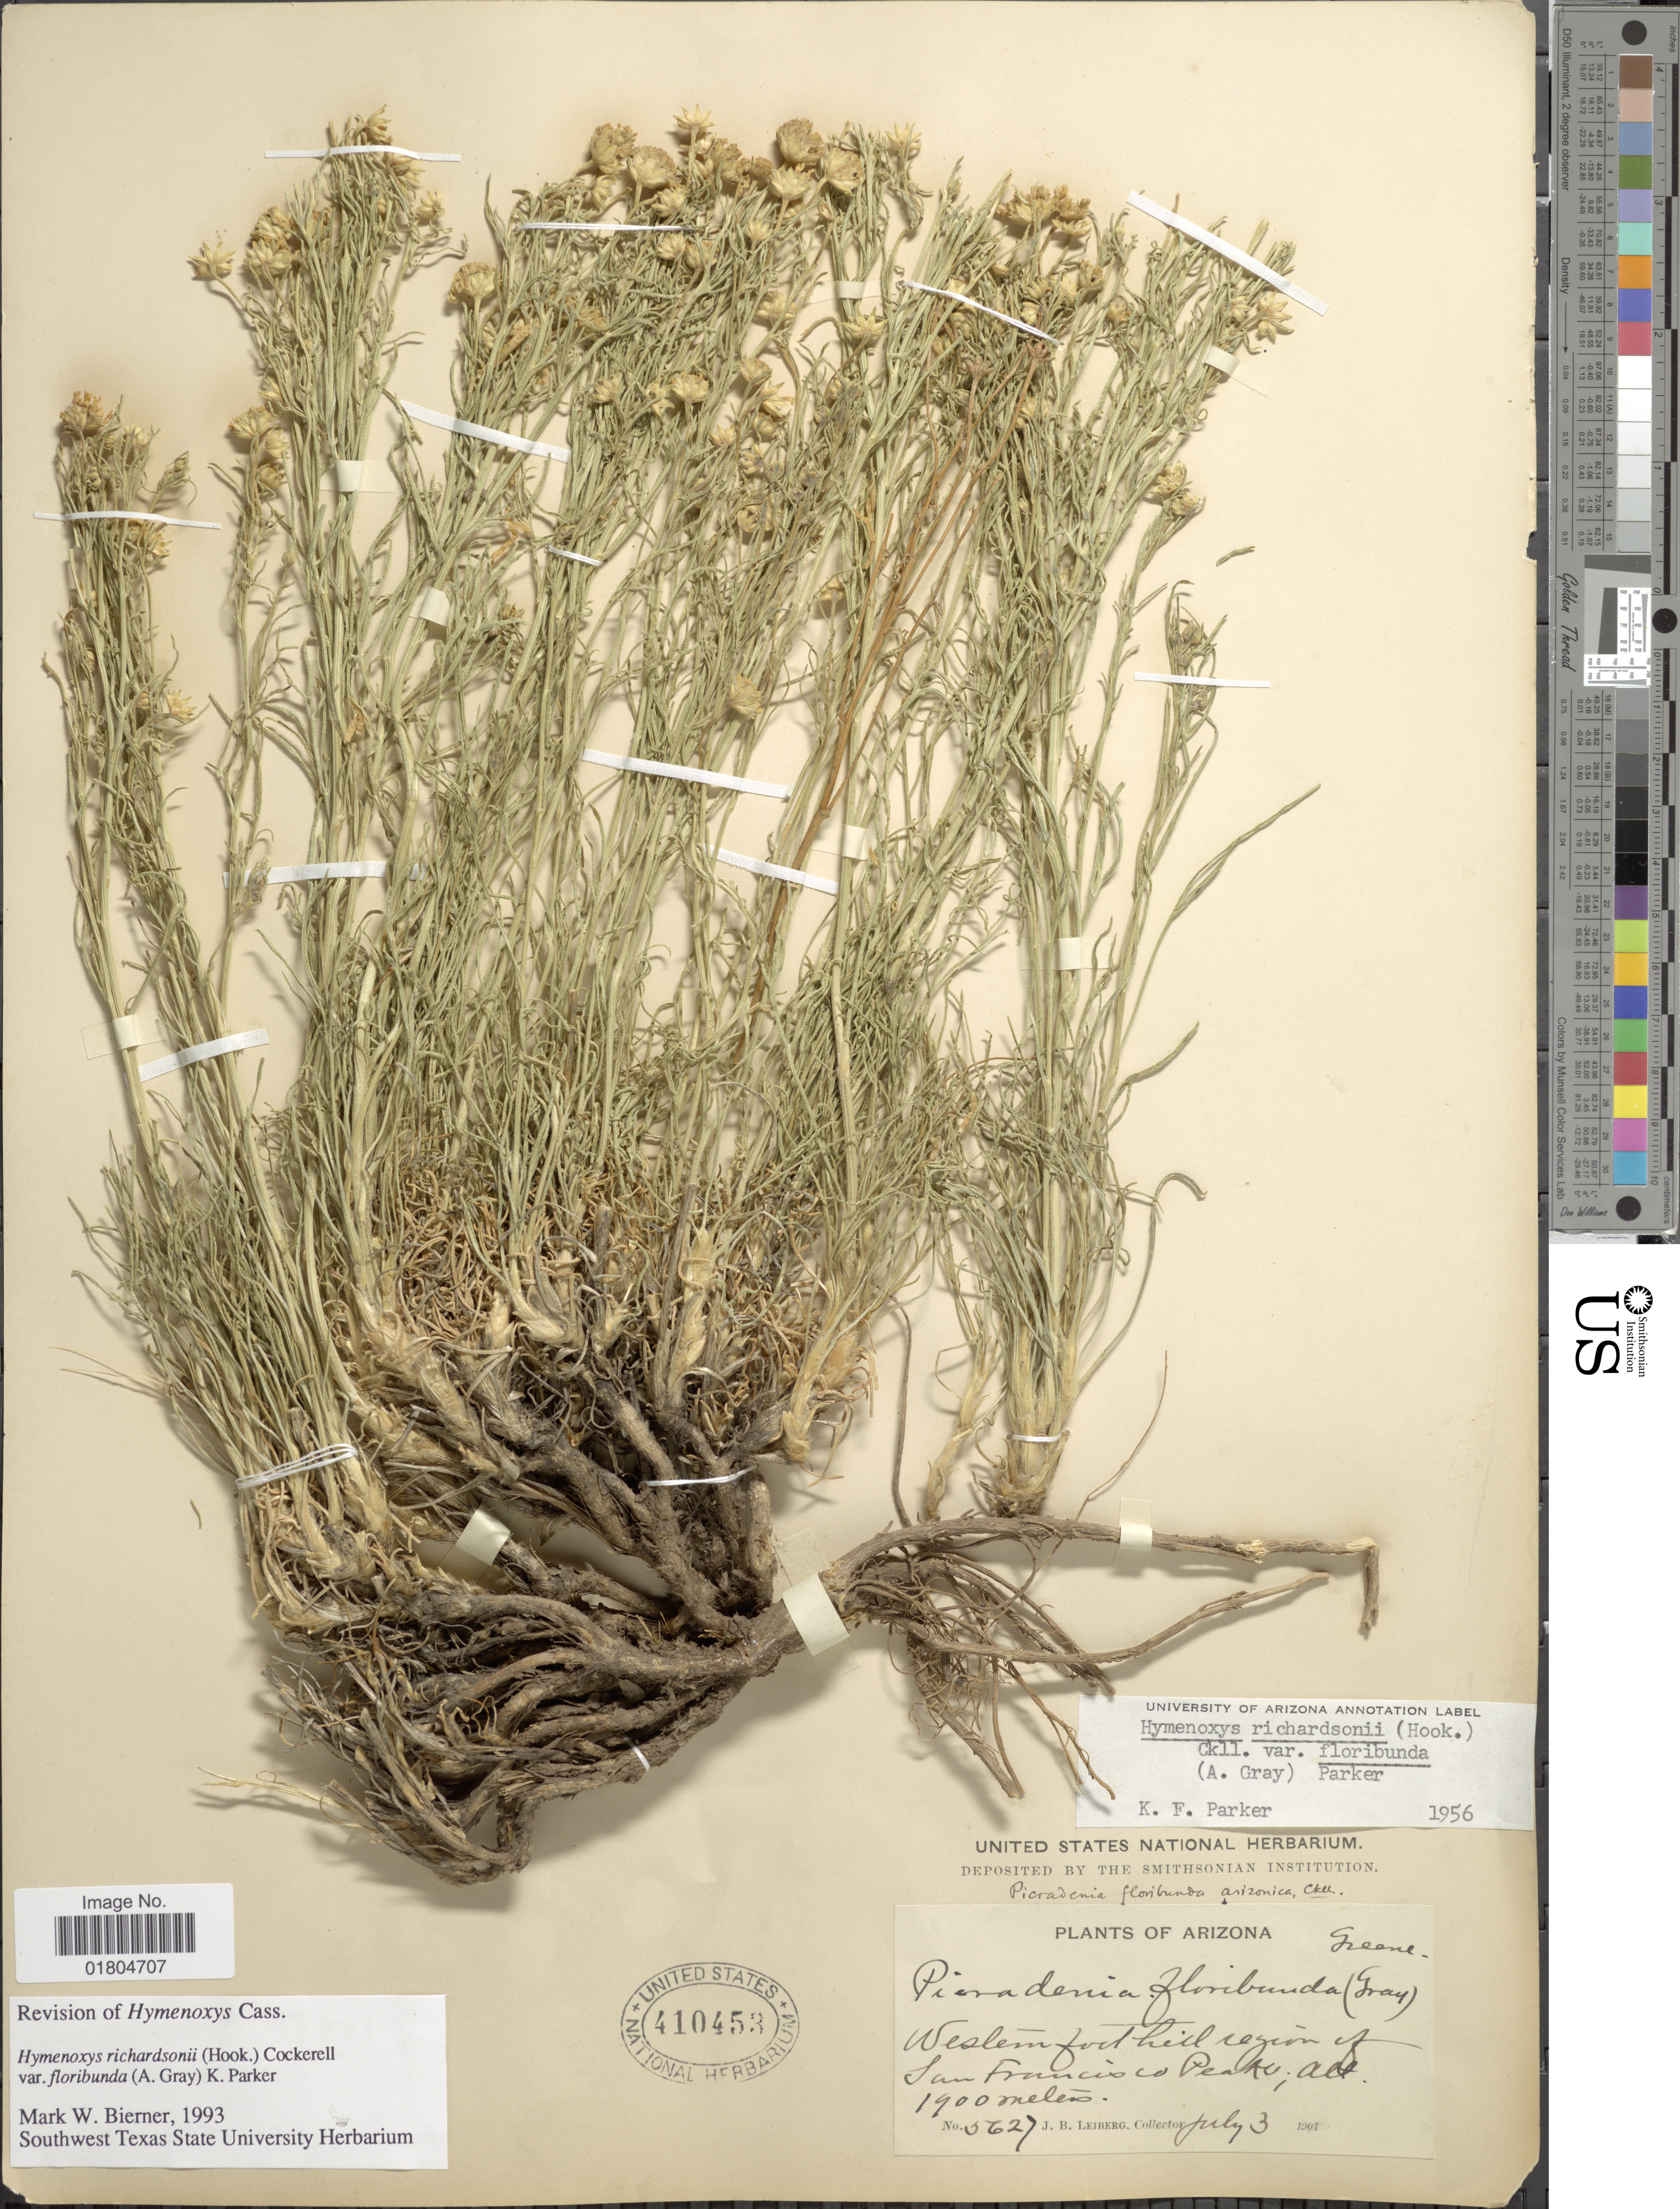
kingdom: Plantae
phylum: Tracheophyta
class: Magnoliopsida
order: Asterales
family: Asteraceae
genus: Hymenoxys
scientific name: Hymenoxys richardsonii var. floribunda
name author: (A. Gray) K.F. Parker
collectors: J. B. Leiberg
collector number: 5627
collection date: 1901-07-03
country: United States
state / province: Arizona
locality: Western foothill region of San Francisco Peak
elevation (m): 1900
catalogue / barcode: US 410453